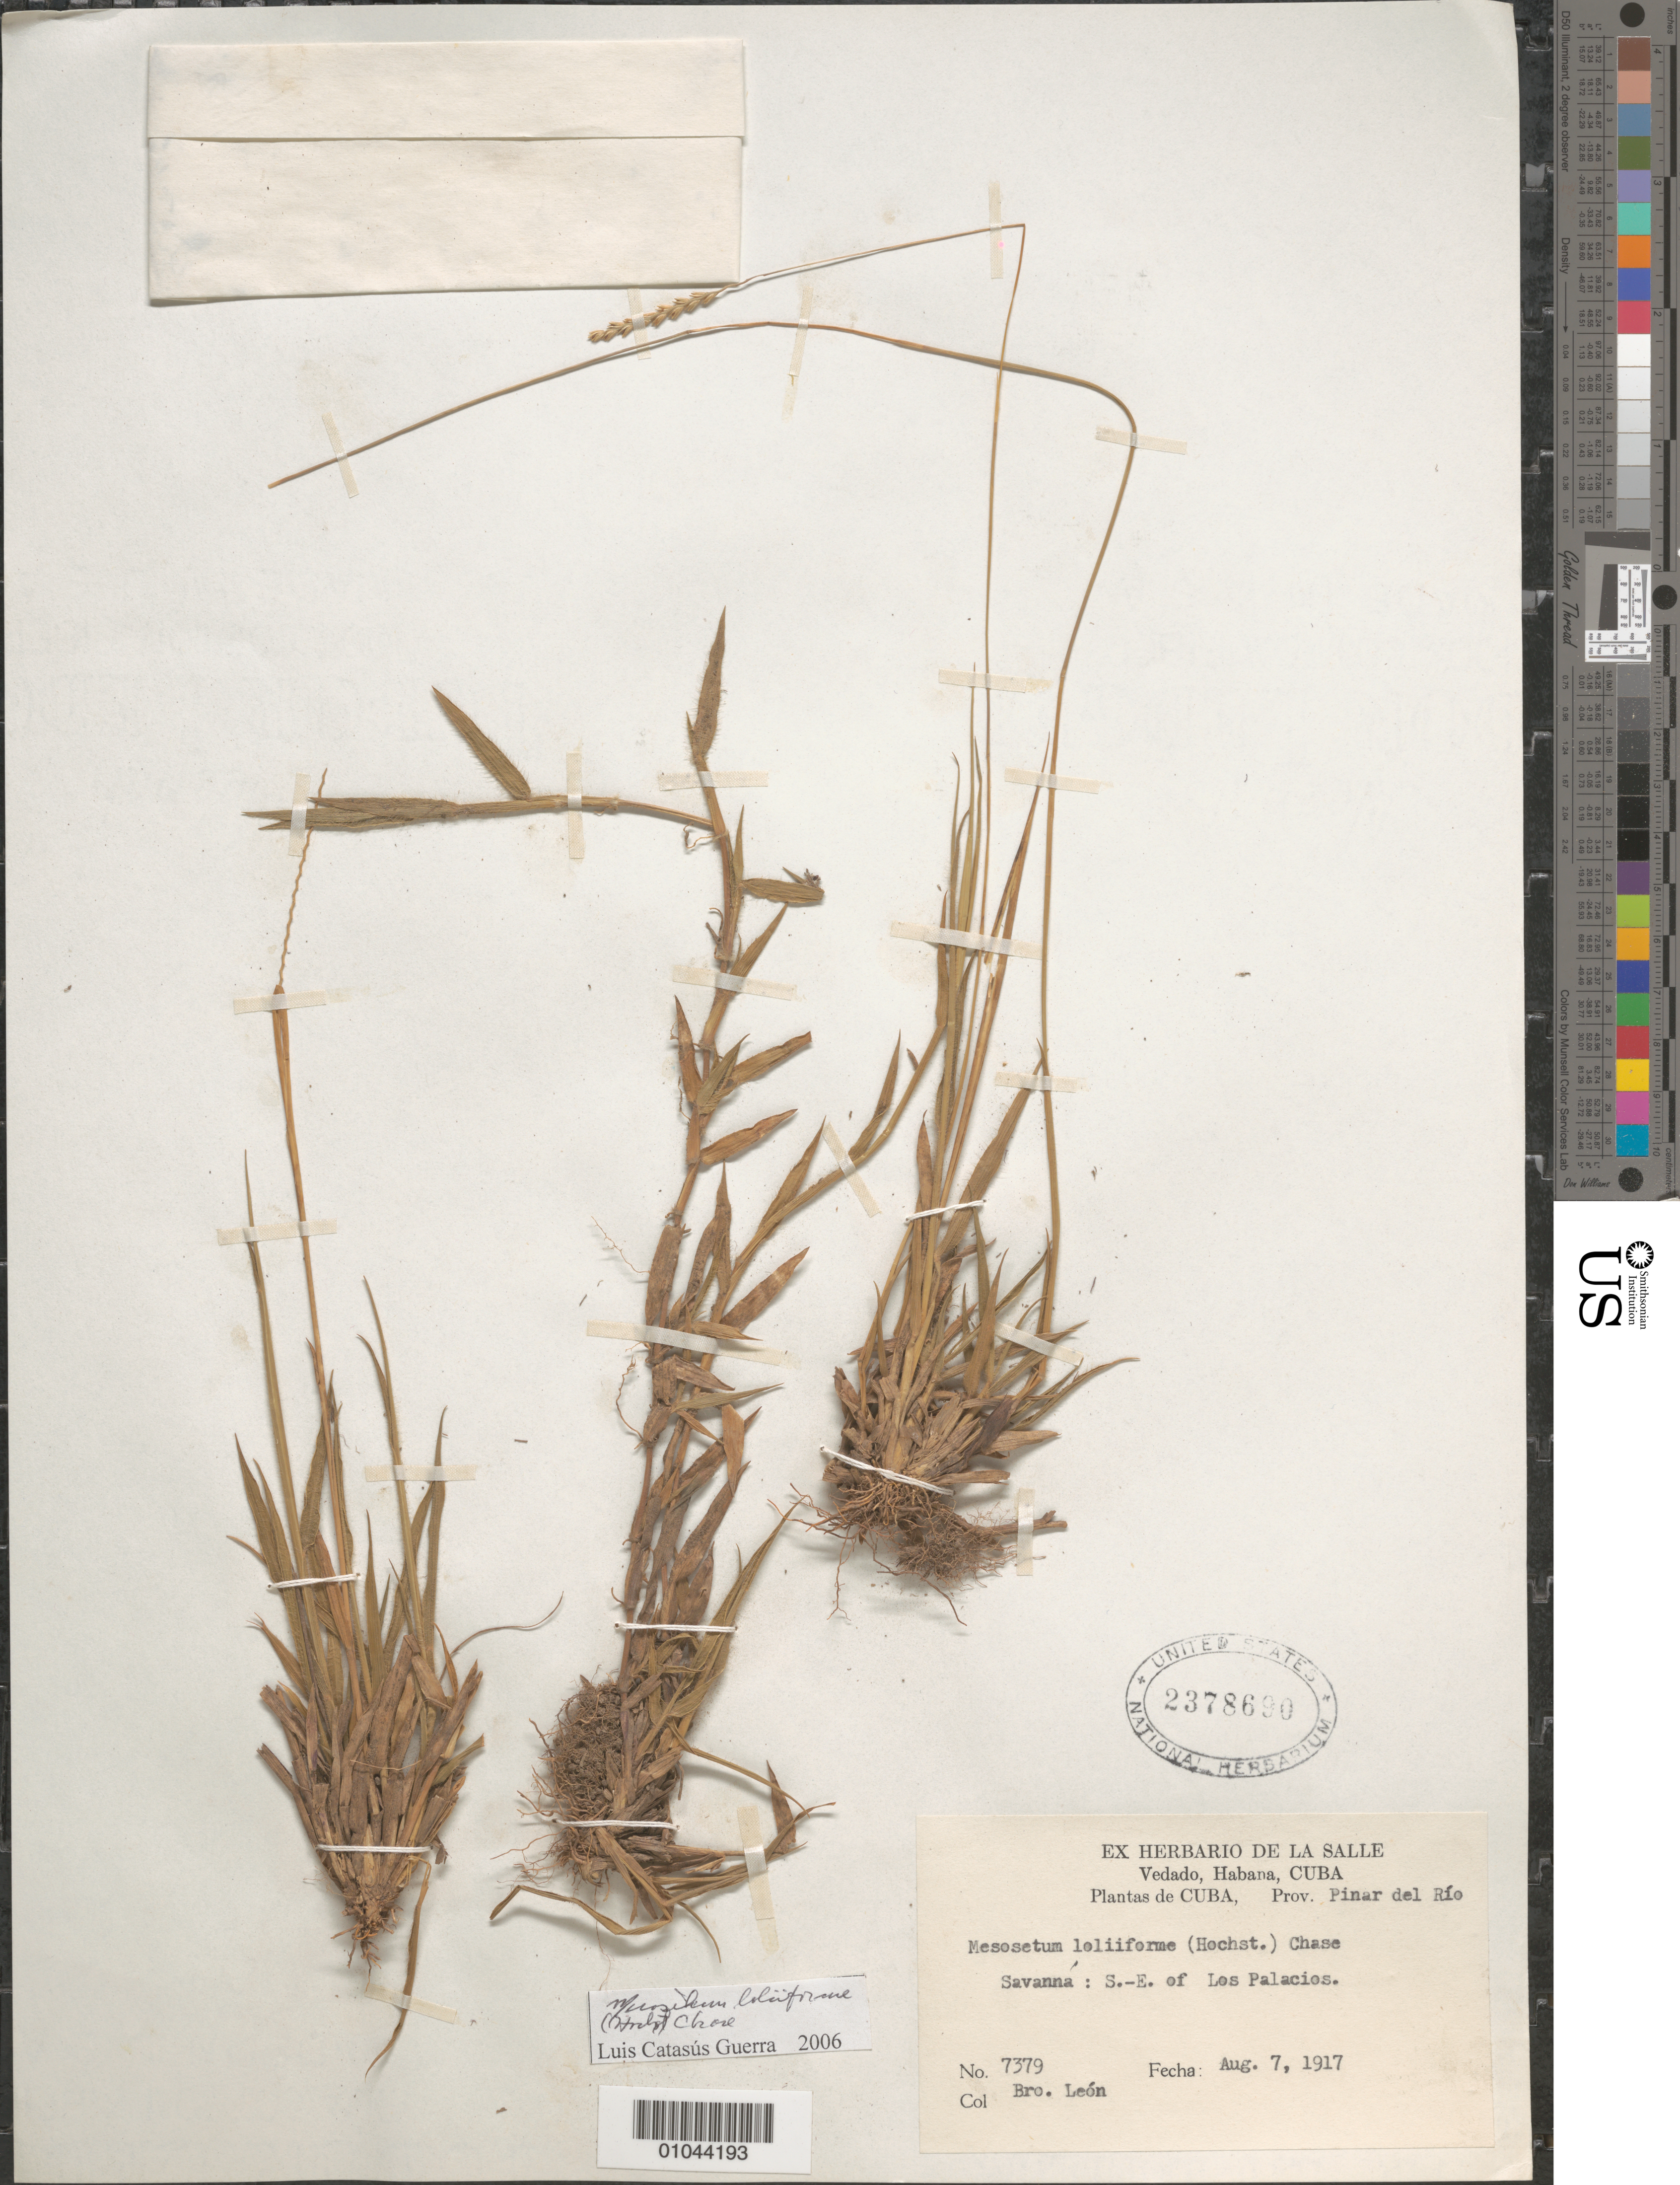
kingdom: Plantae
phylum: Tracheophyta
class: Liliopsida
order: Poales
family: Poaceae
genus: Mesosetum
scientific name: Mesosetum loliiforme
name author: (Hochst. ex Steud.) Chase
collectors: Bro. León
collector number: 7379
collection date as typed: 07 Aug 1917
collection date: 1917-08-07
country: Cuba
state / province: Pinar del Rio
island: Cuba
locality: Savanna SE of Los Palacios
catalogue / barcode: US 2378690